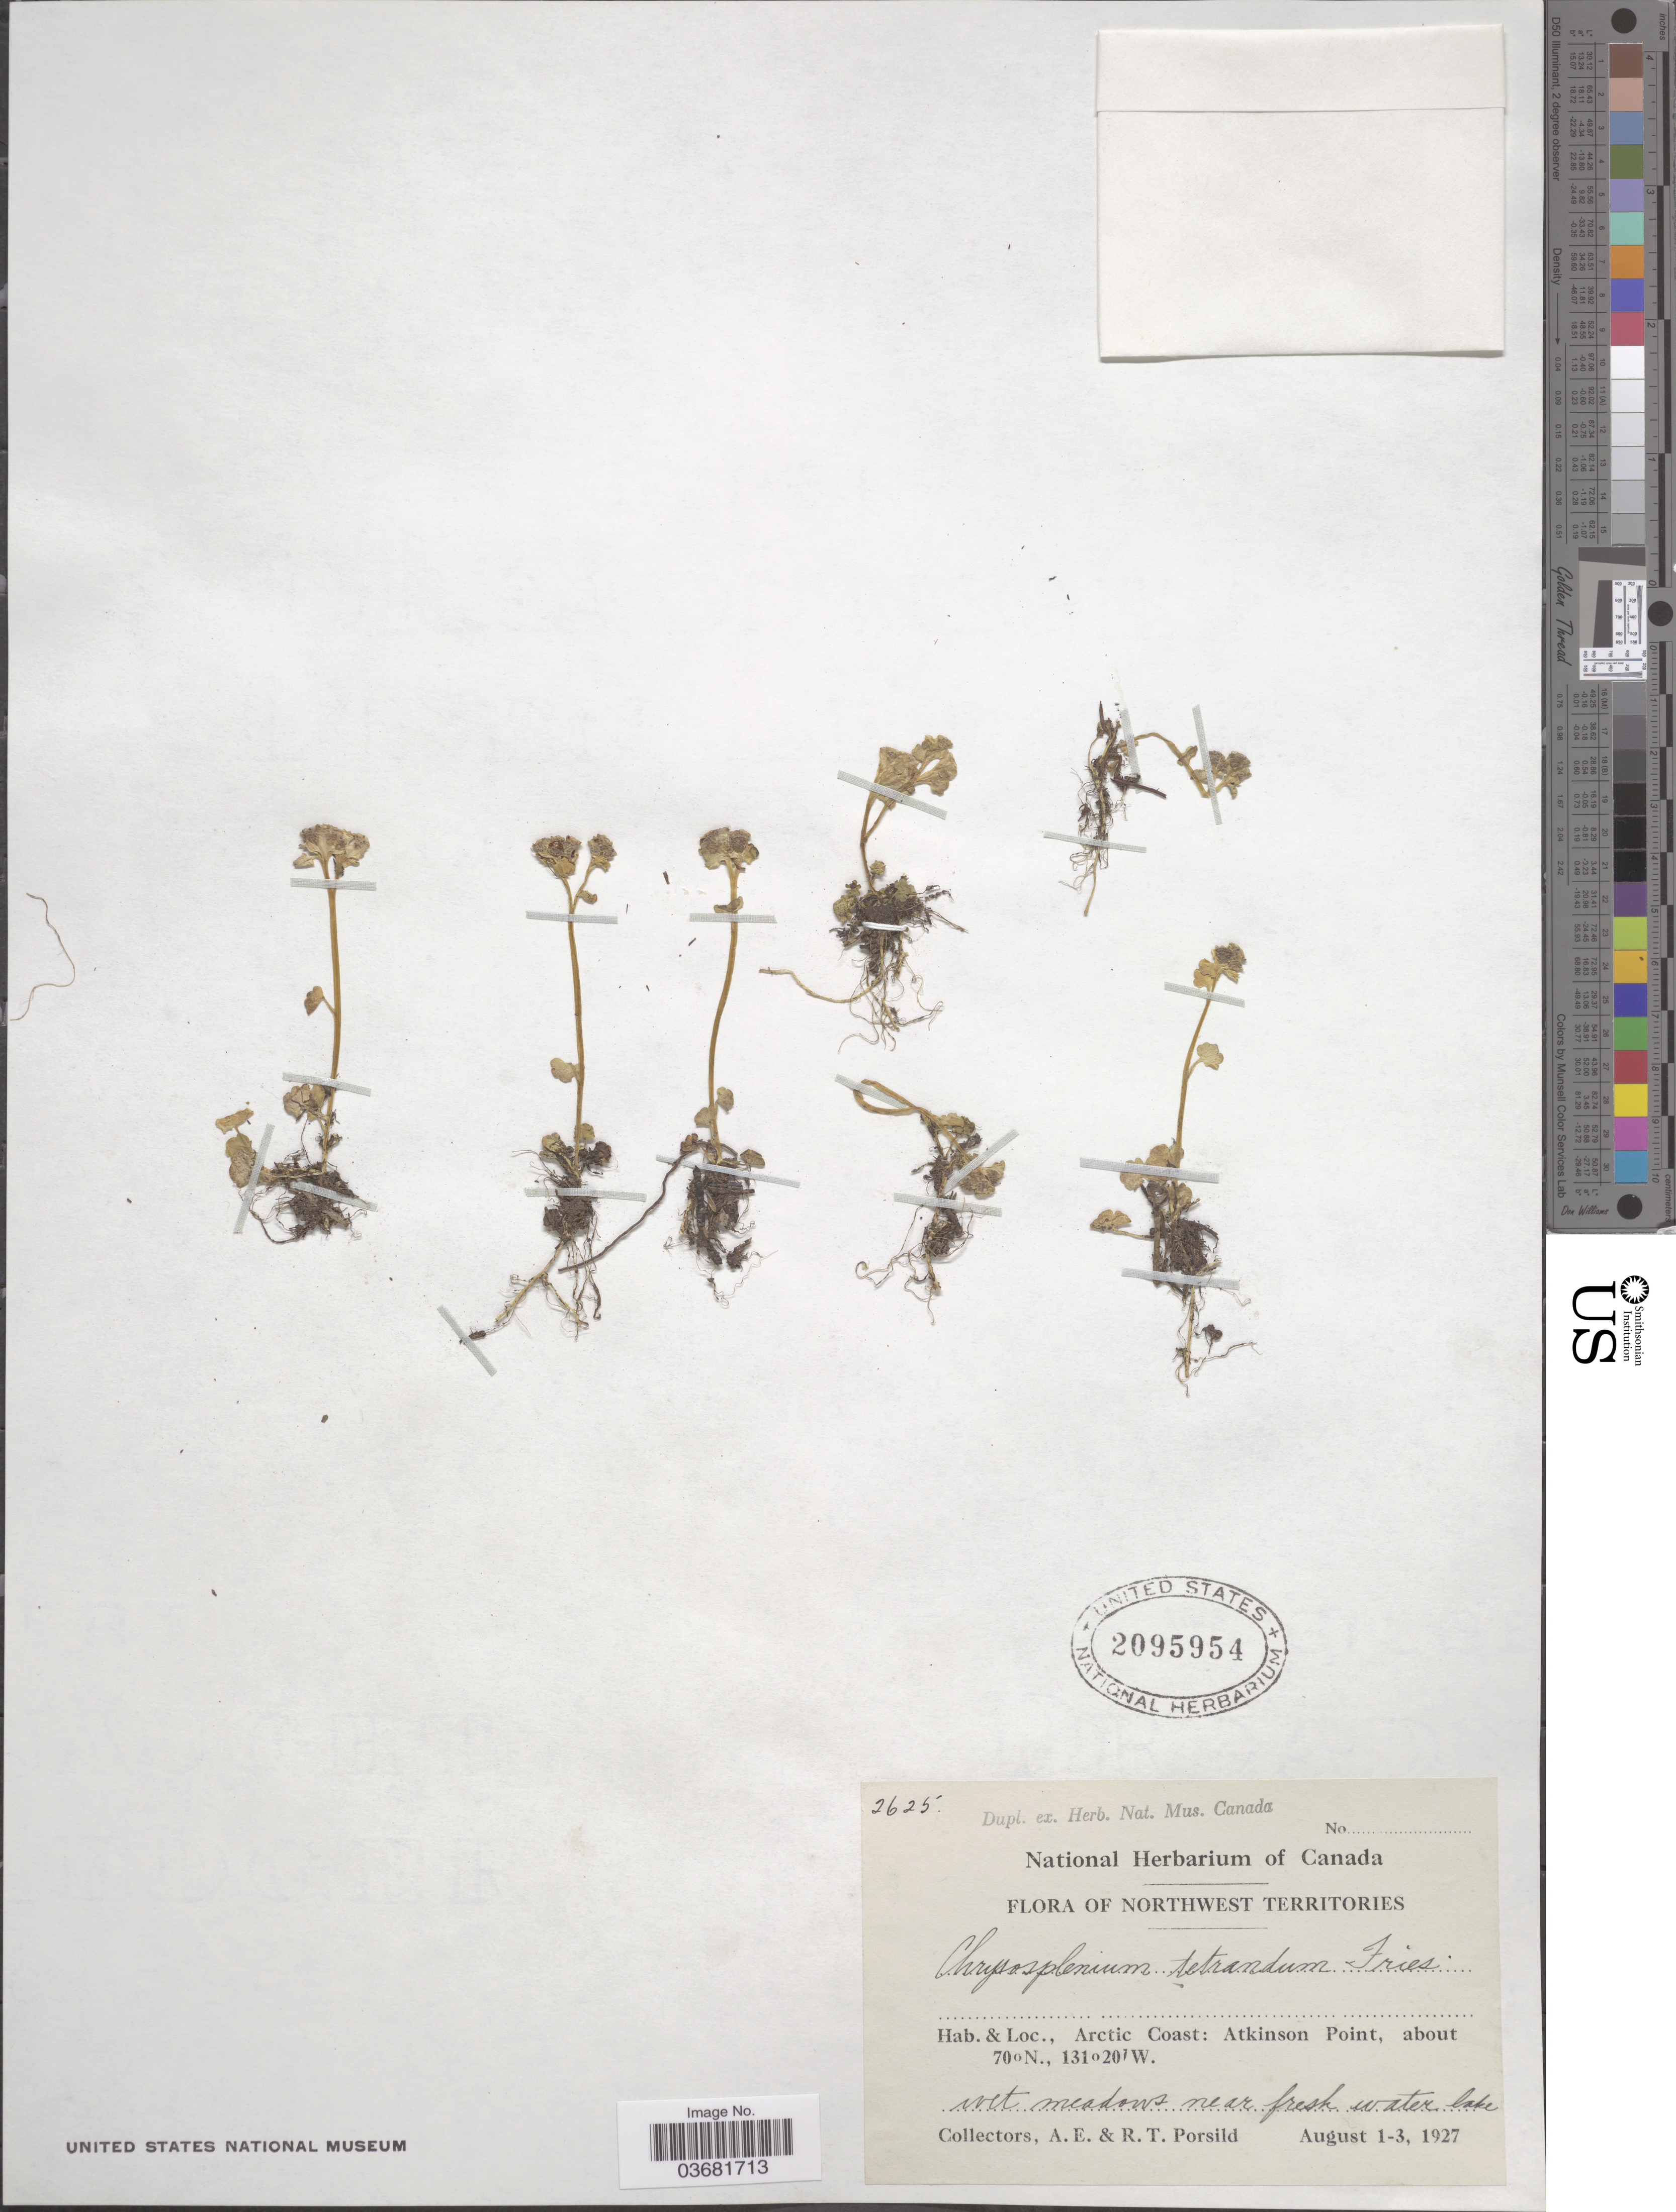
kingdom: Plantae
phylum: Tracheophyta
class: Magnoliopsida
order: Saxifragales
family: Saxifragaceae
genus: Chrysosplenium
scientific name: Chrysosplenium tetrandrum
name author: (N. Lund) Th. Fr.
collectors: A. E. Porsild & R. T. Porsild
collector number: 2625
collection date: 1927-08-01/1927-08-03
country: Canada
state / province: Northwest Territories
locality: Arctic Coast: Atkinson Point.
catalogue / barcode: US 2095954